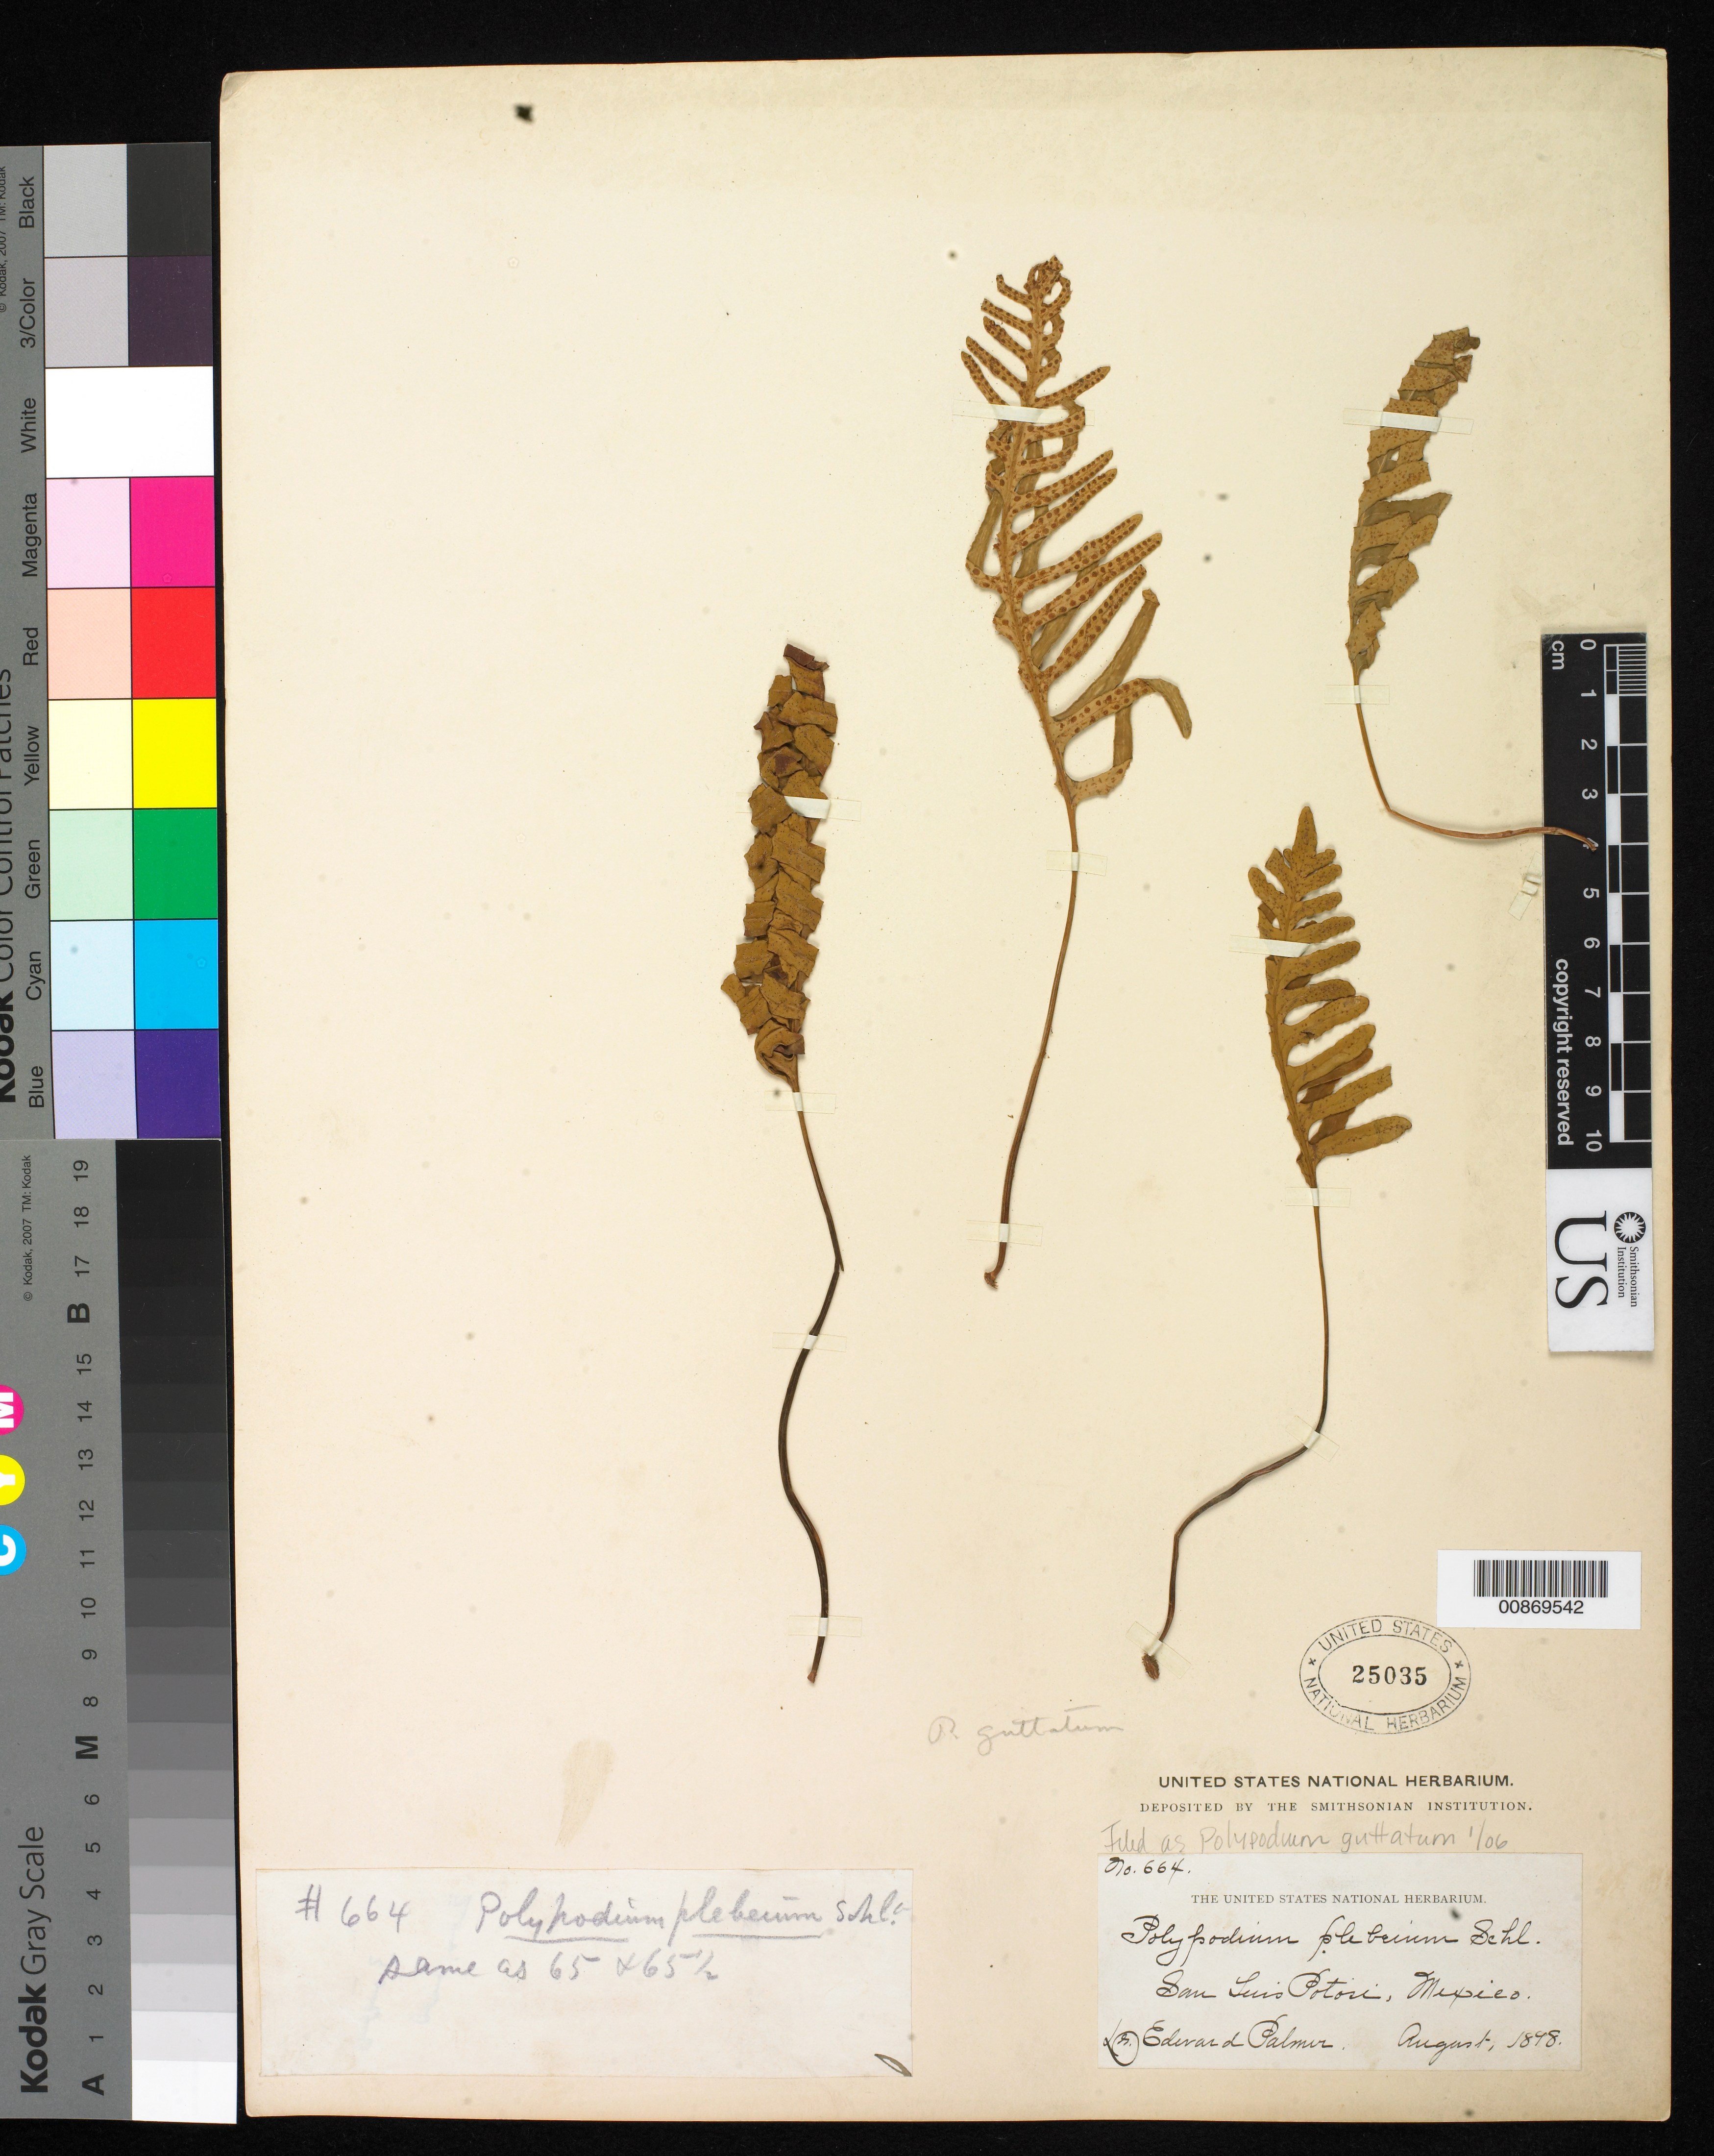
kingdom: Plantae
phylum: Tracheophyta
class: Polypodiopsida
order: Polypodiales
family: Polypodiaceae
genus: Pleopeltis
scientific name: Pleopeltis guttata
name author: (Maxon) E.G. Andrews & Windham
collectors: E. Palmer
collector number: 664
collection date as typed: Aug 1898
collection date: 1898-08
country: Mexico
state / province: San Luis Potosí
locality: San Luis Potosí.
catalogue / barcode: US 25035